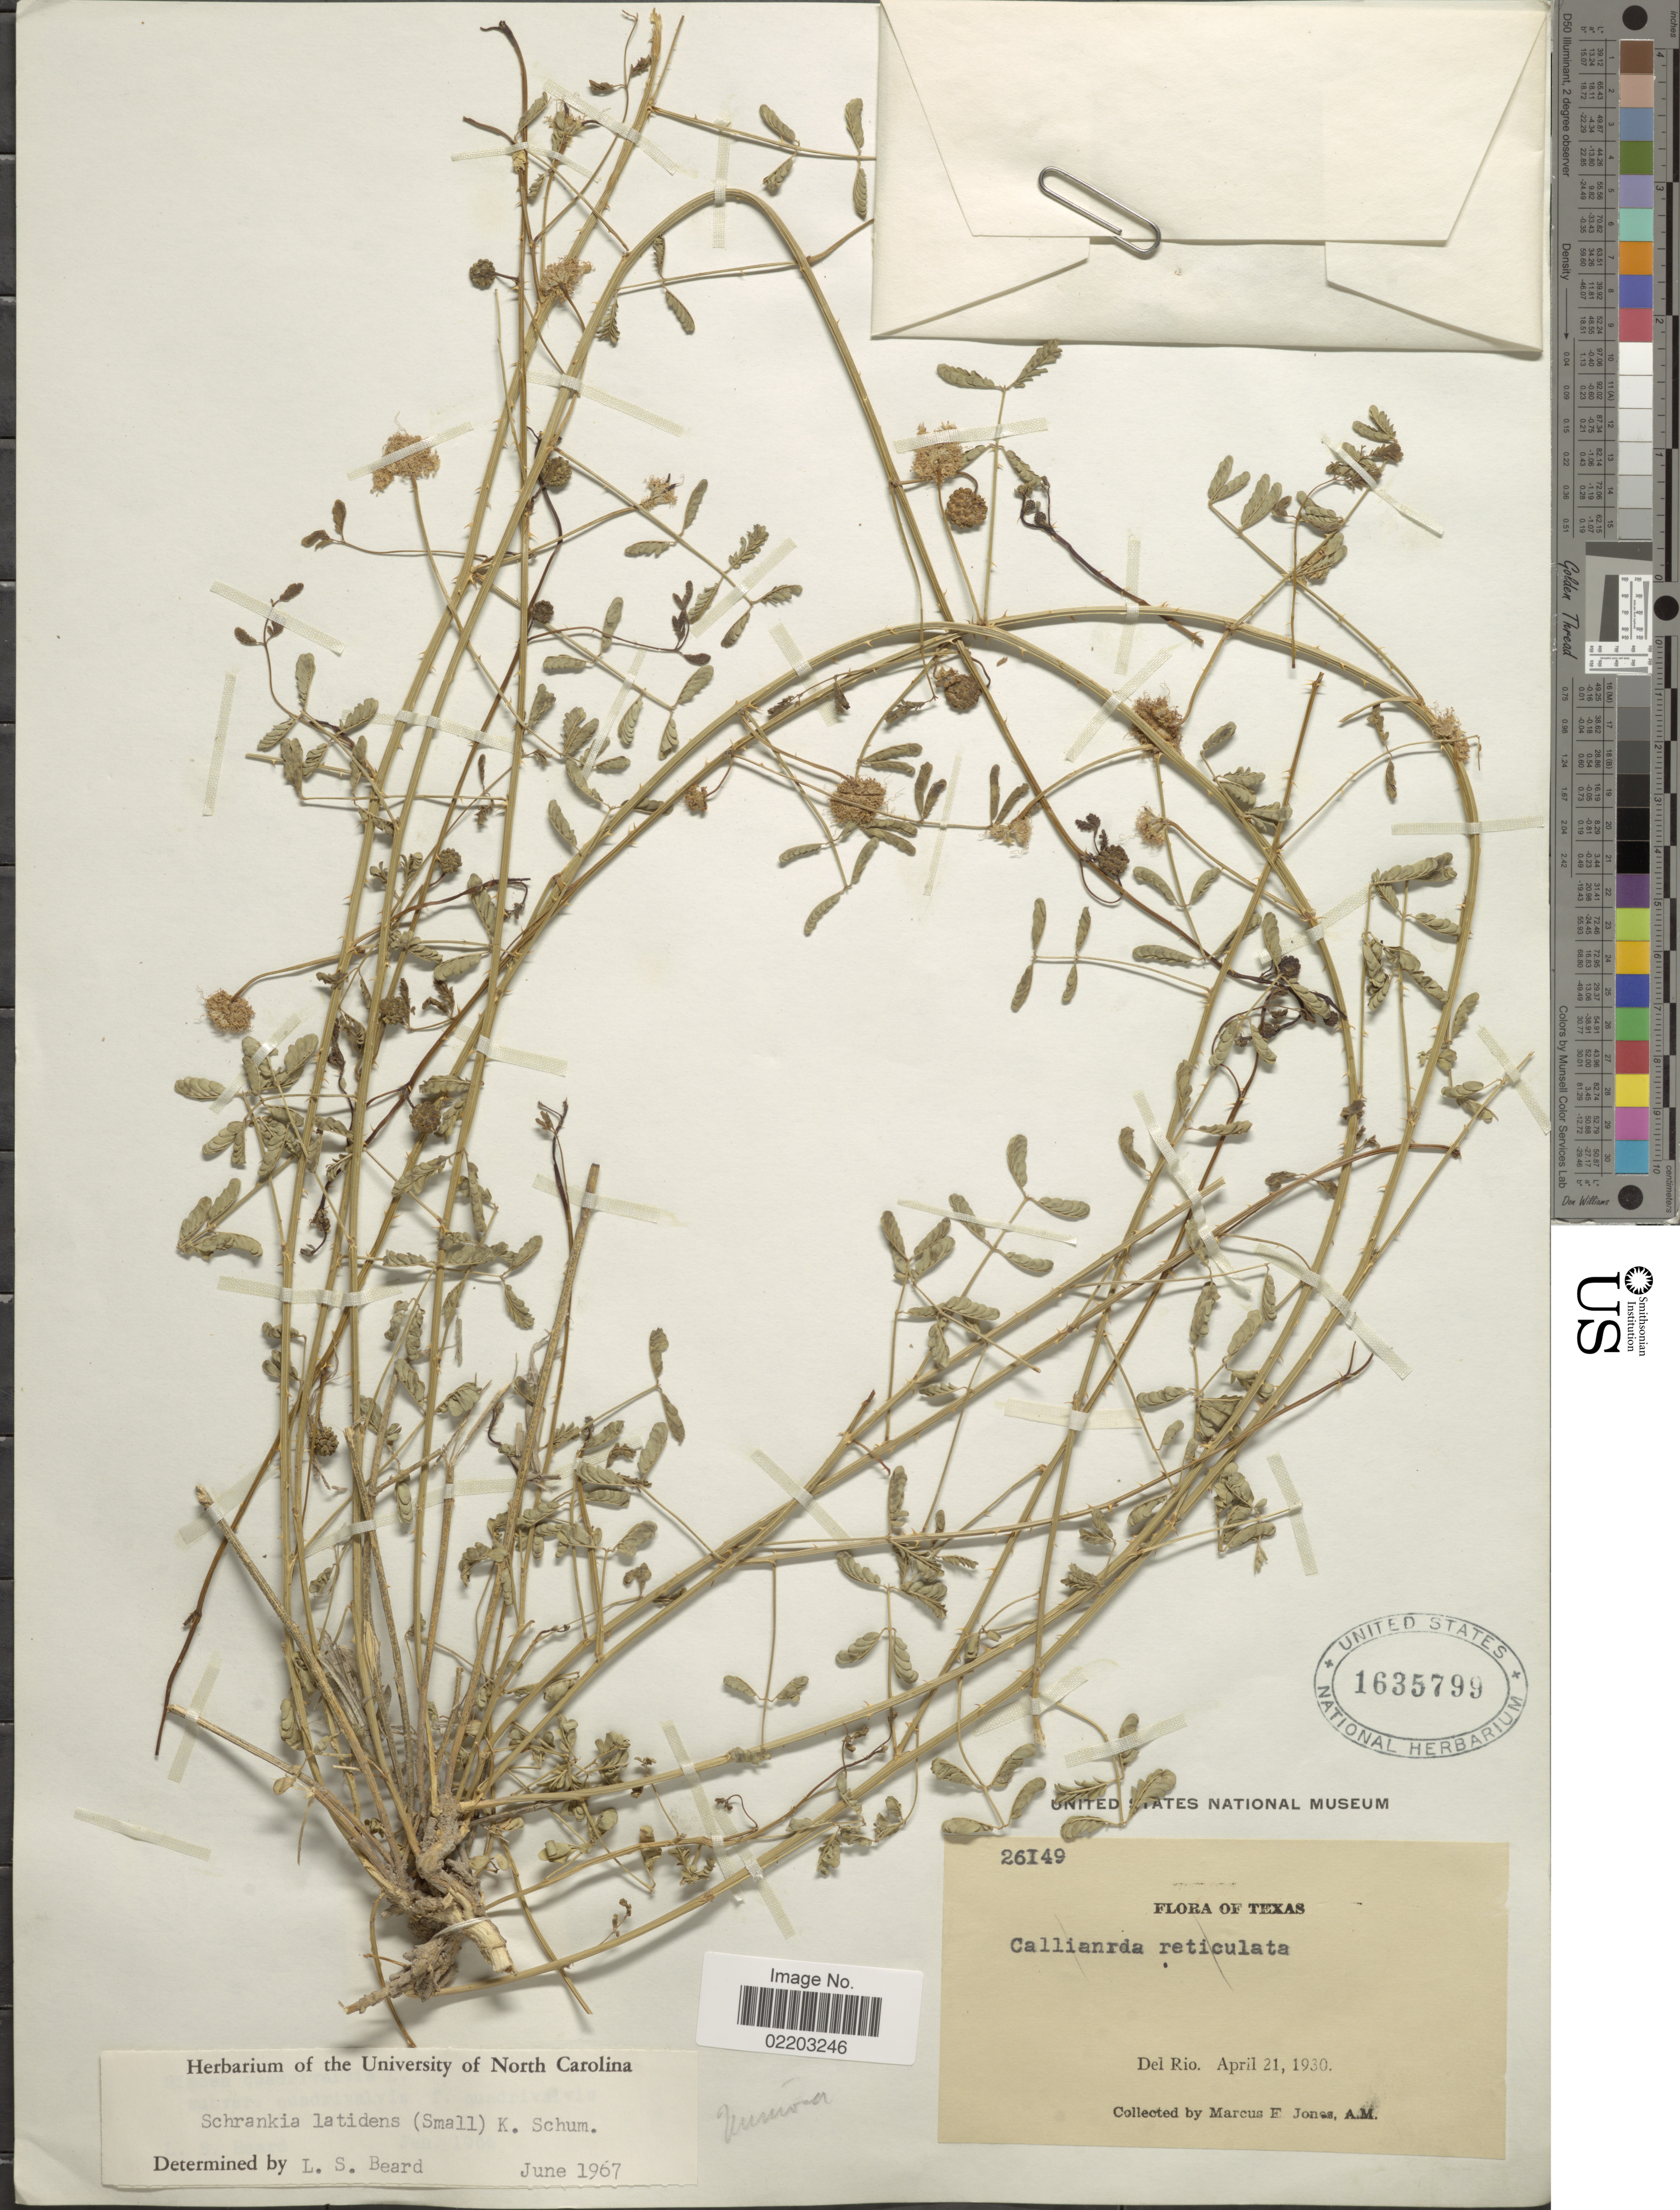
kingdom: Plantae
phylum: Tracheophyta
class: Magnoliopsida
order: Fabales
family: Fabaceae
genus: Mimosa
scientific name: Mimosa latidens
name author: (Small) B.L. Turner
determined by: U.S. National Herbarium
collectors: M. E. Jones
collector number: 26149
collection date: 1930-04-21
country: United States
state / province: Texas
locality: Del Rio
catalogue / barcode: US 1635799